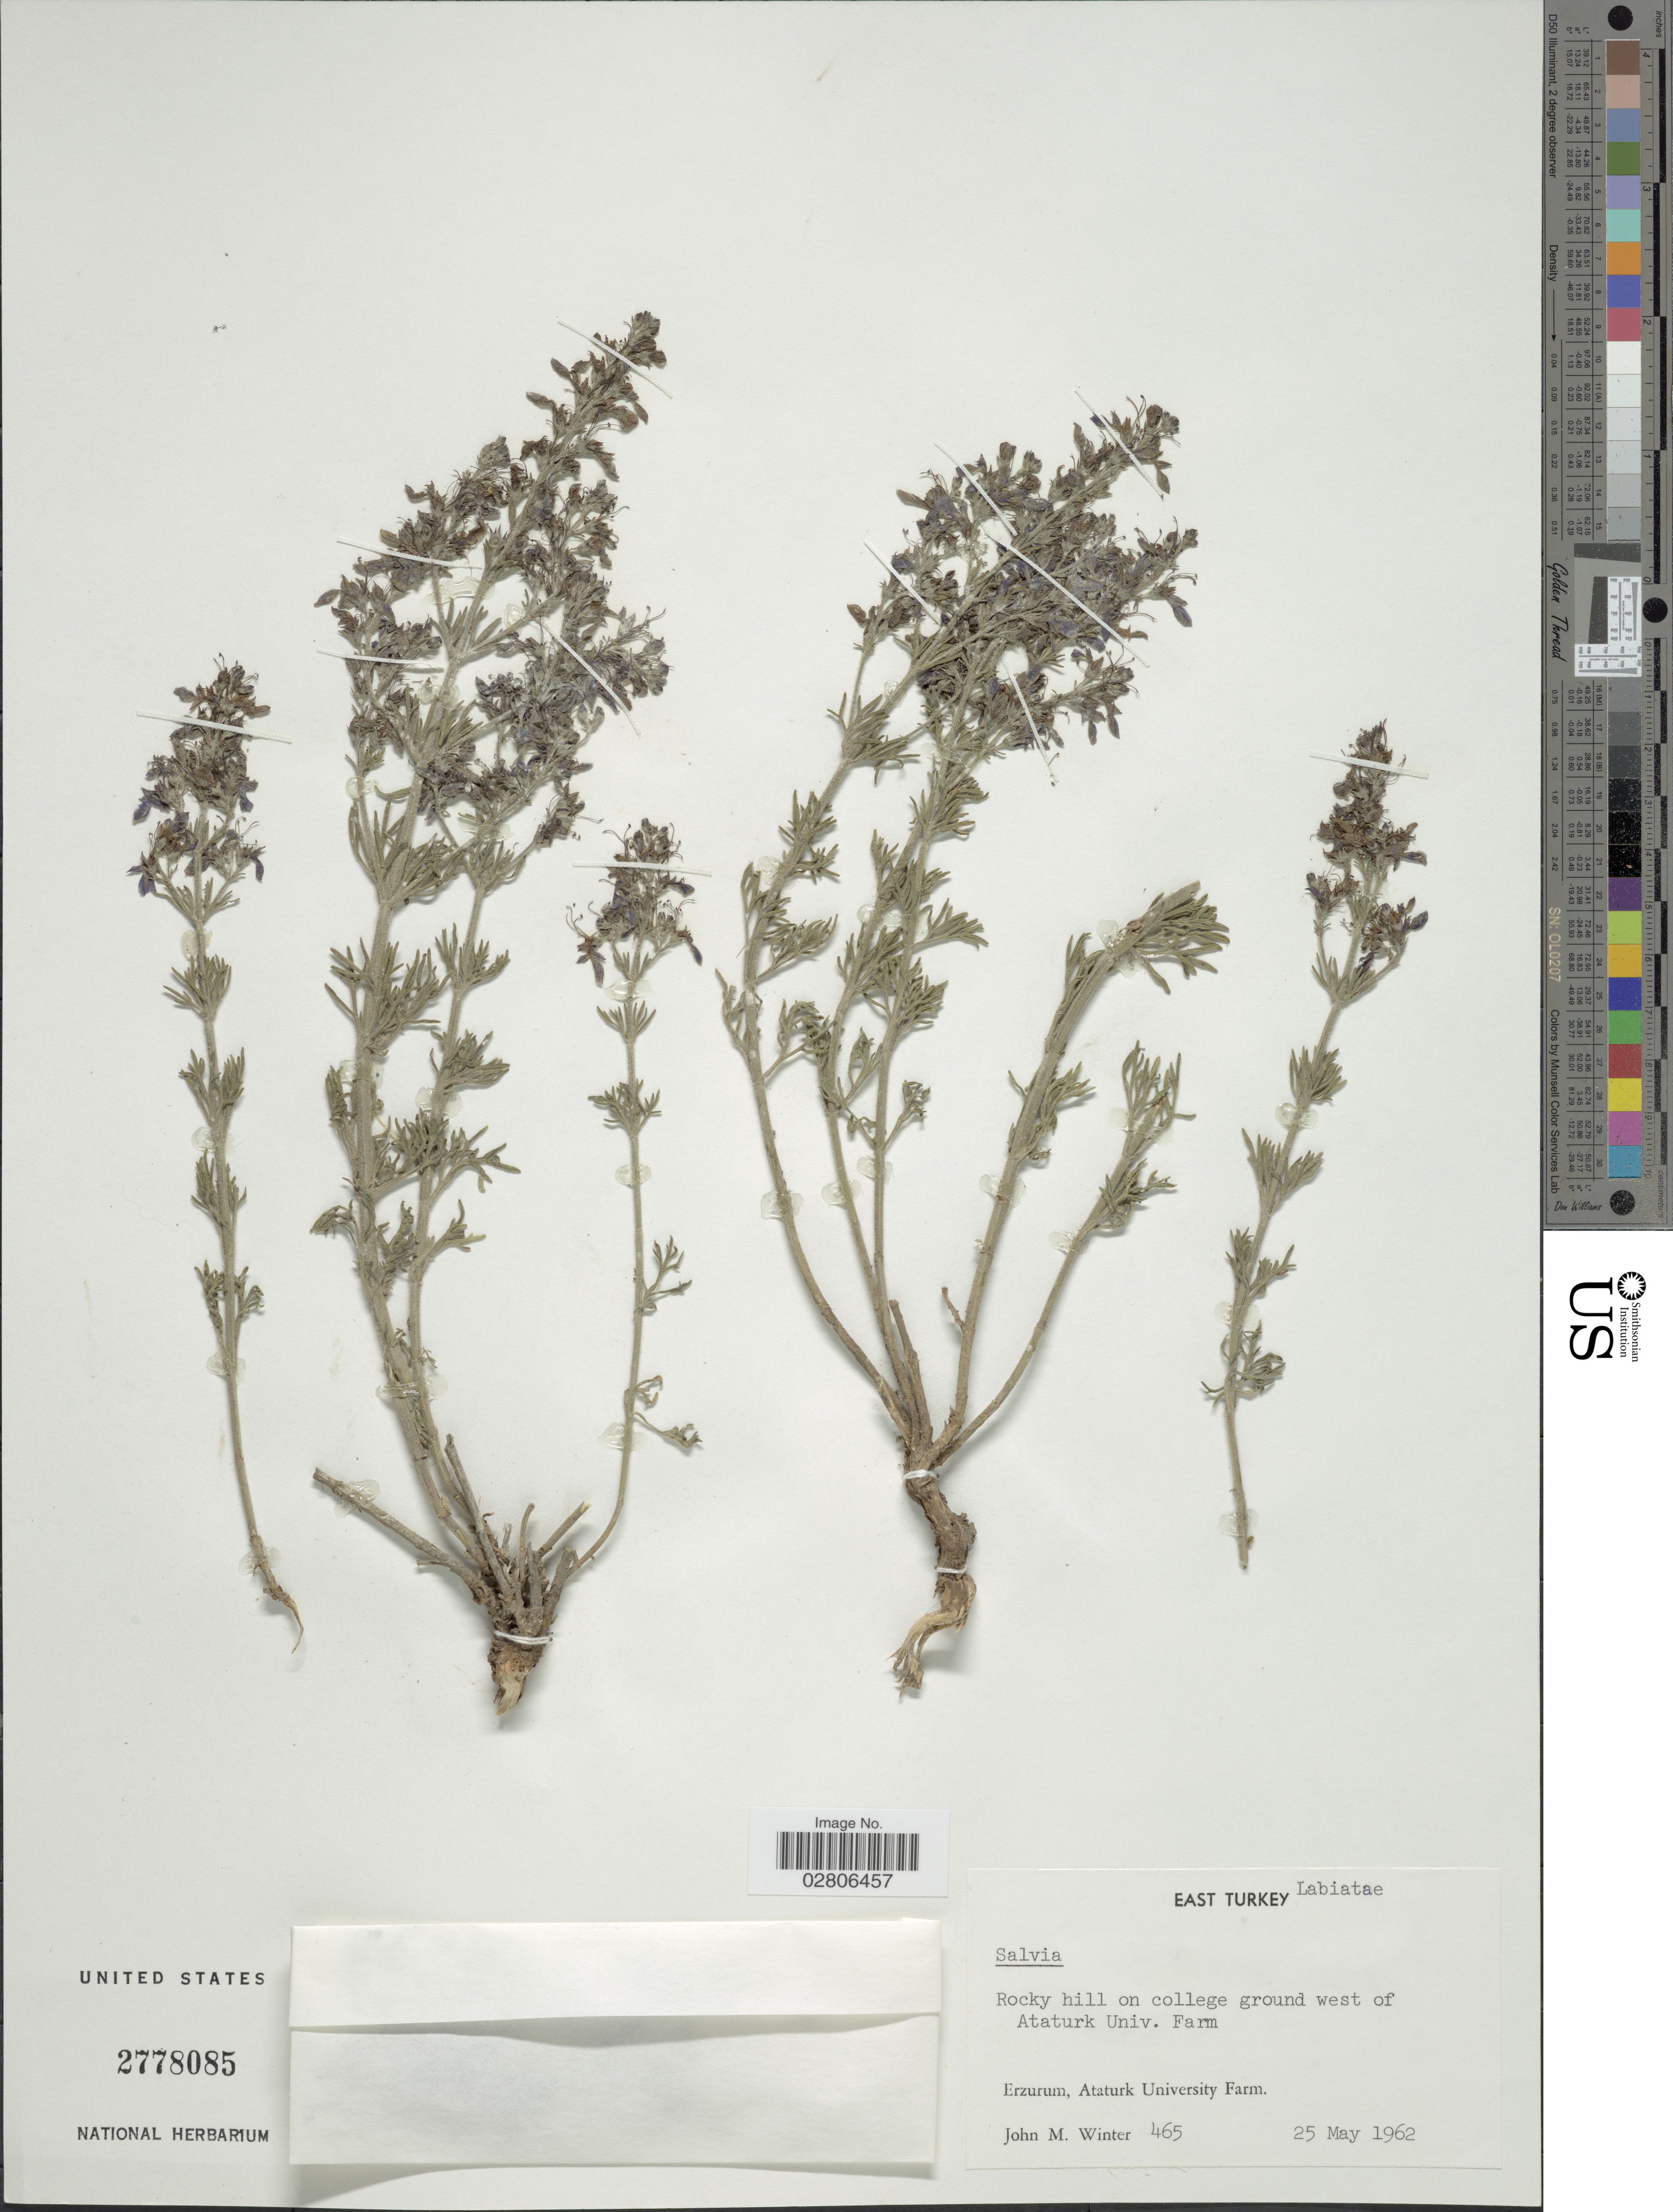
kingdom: Plantae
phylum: Tracheophyta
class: Magnoliopsida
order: Lamiales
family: Lamiaceae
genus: Salvia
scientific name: Salvia sp.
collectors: J. M. Winter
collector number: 465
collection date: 1962-05-25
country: Turkey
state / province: Erzurum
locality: East Turkey. Rocky hill on college ground west of Ataturk Univ. Farm. Ataturk University Farm.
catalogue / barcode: US 2778085